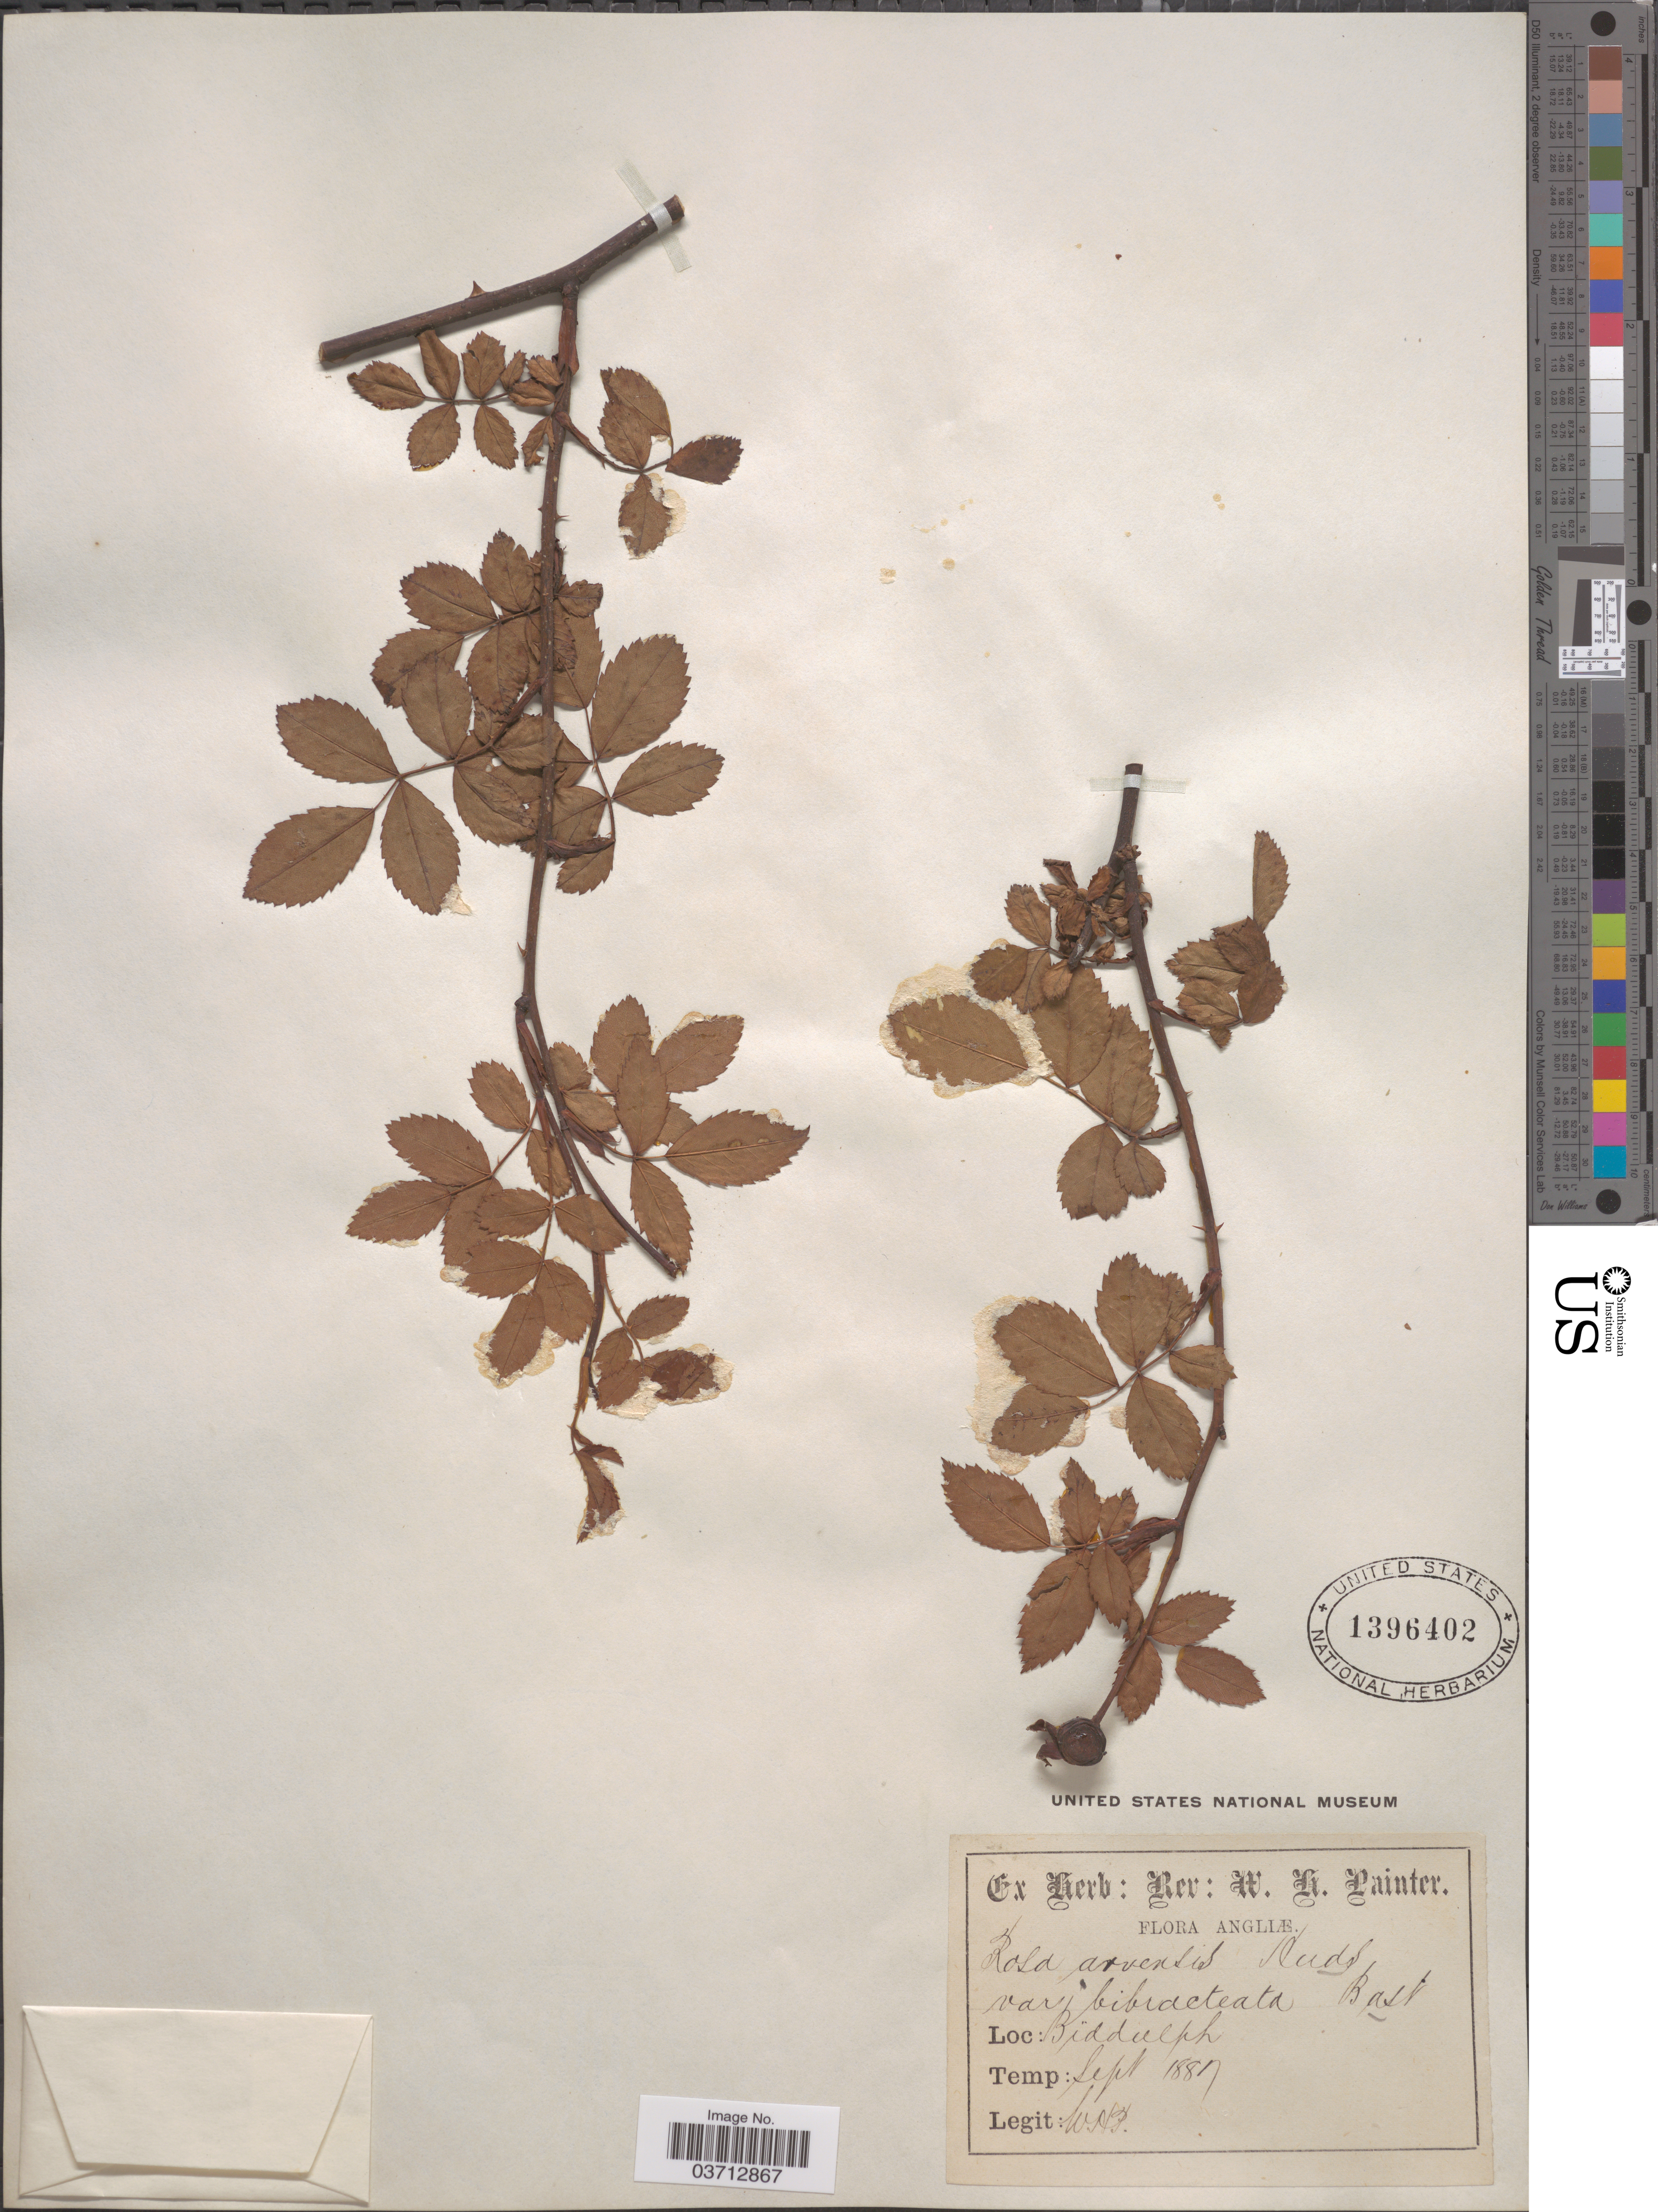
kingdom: Plantae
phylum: Tracheophyta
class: Magnoliopsida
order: Rosales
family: Rosaceae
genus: Rosa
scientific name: Rosa arvensis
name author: Huds.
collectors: W. H. Painter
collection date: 1881-09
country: United Kingdom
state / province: England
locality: Angliæ. Biddulph.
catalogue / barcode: US 1396402